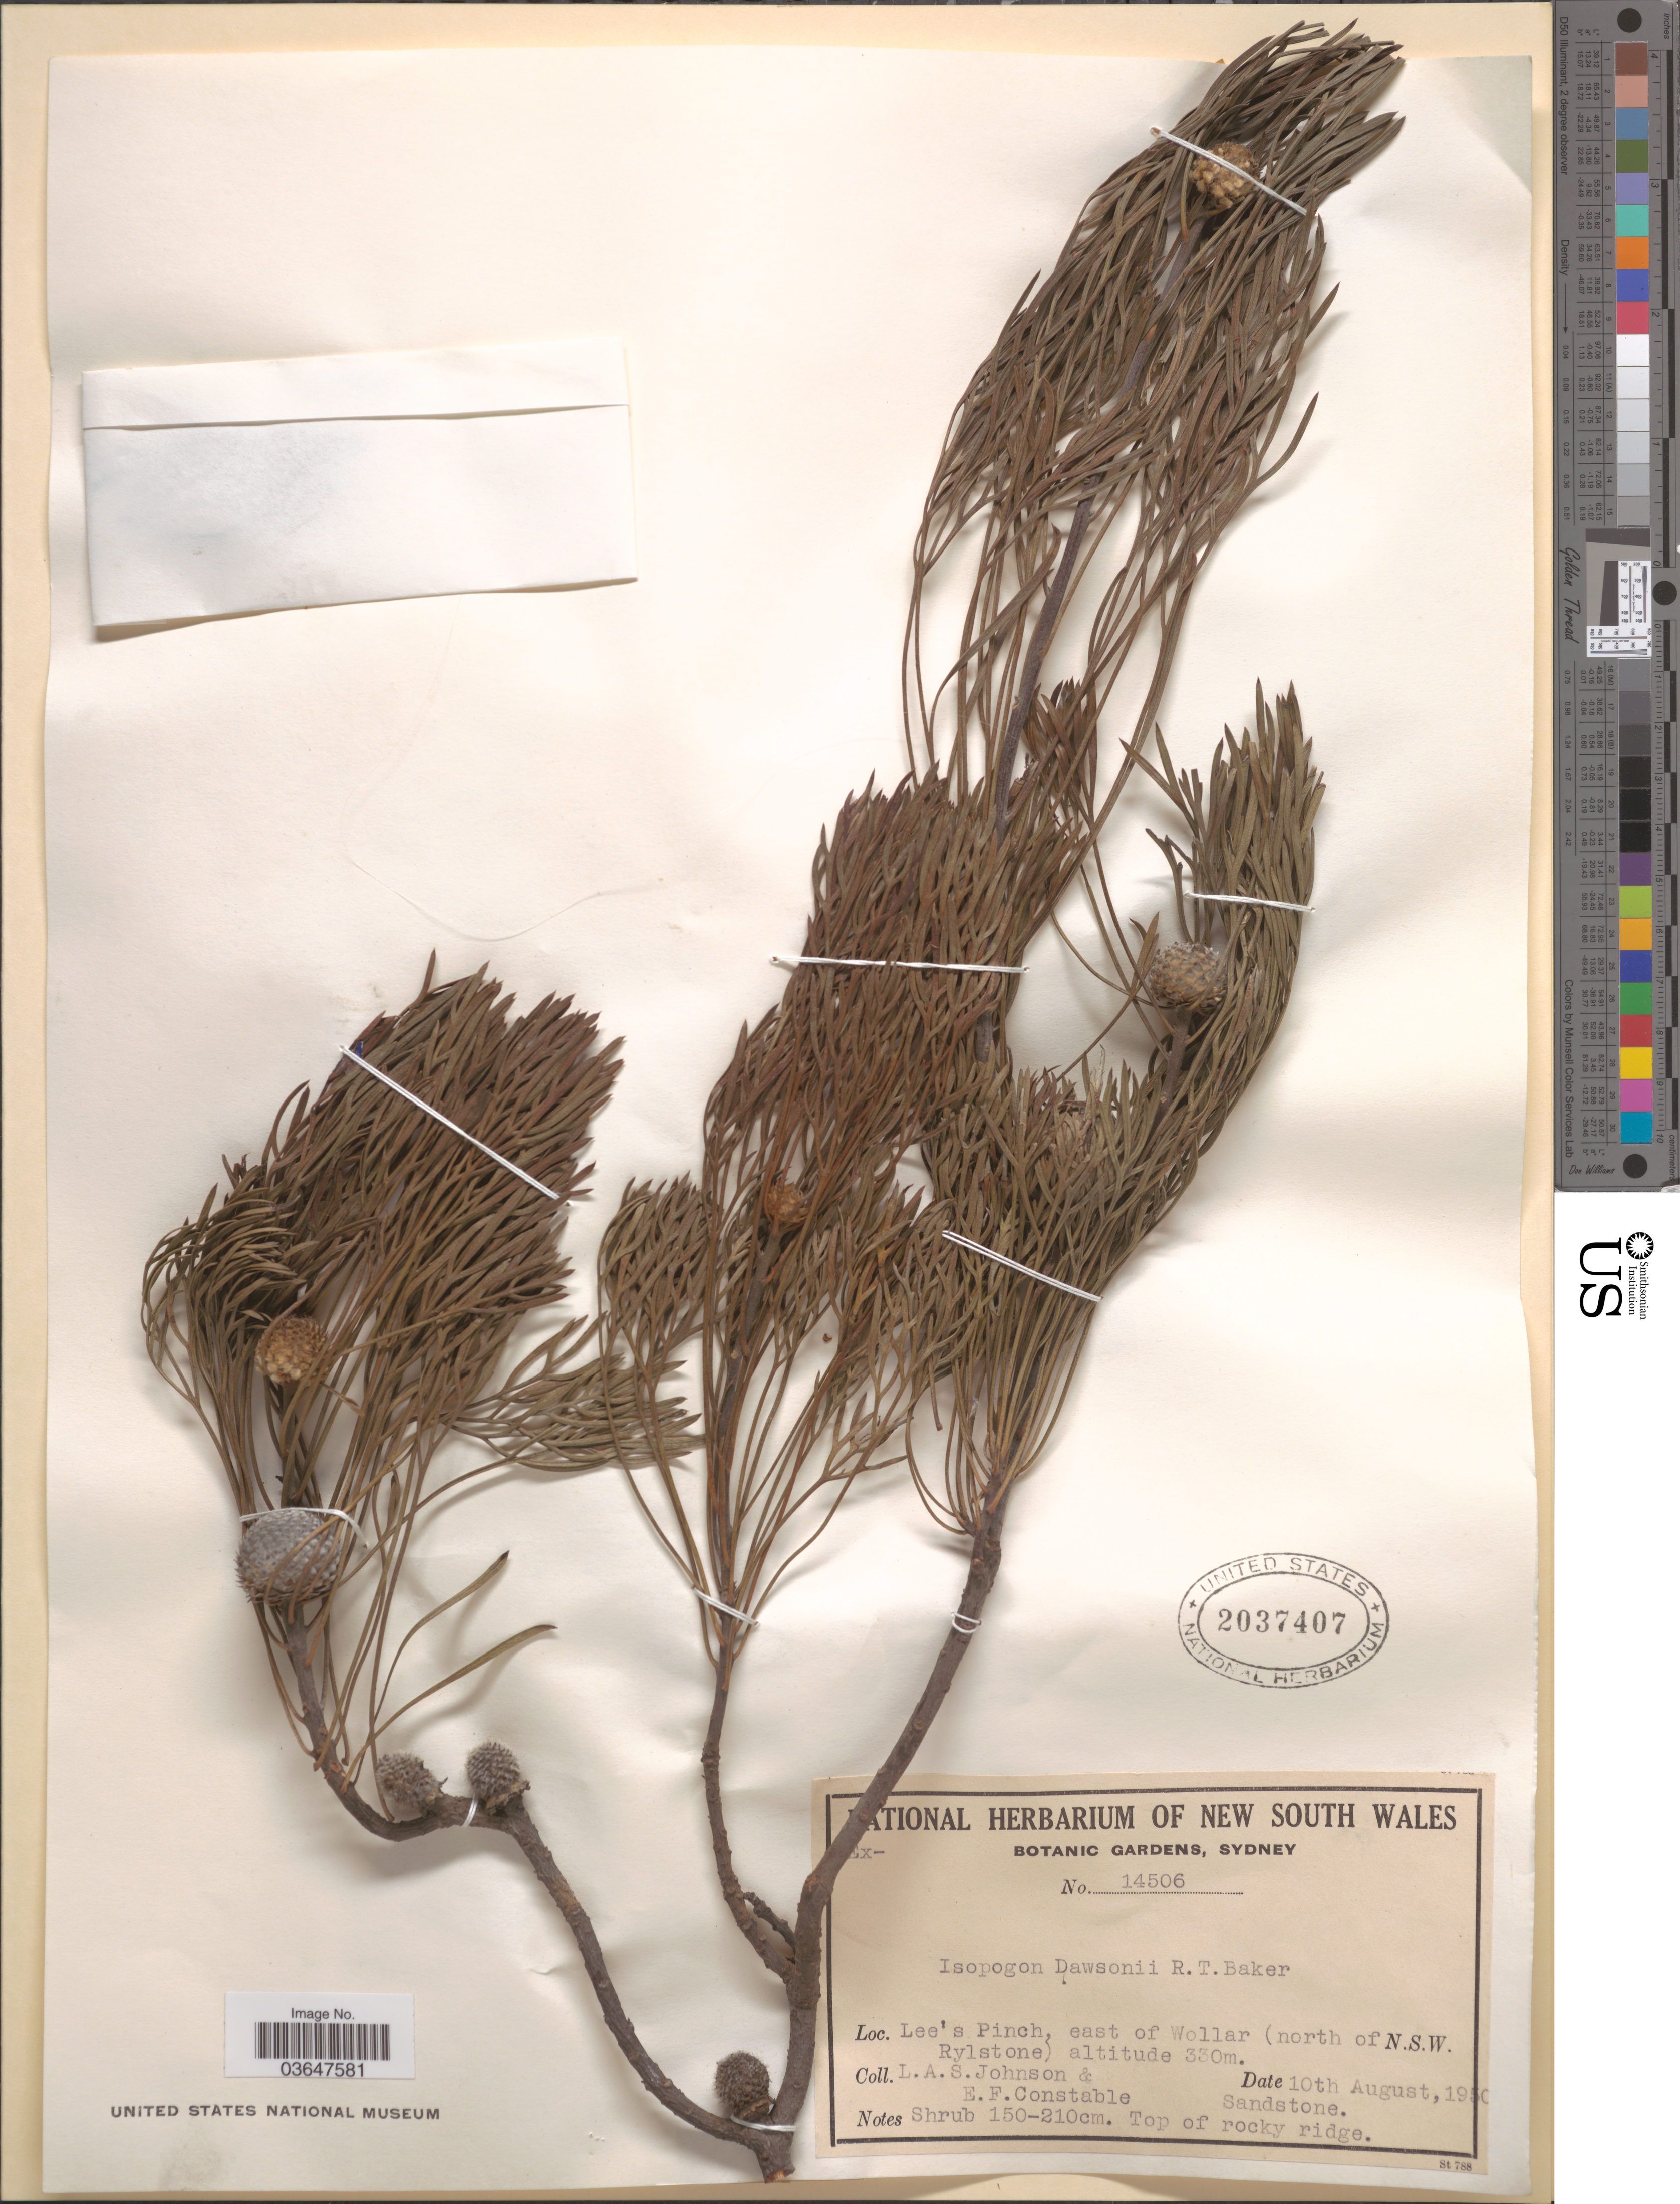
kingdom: Plantae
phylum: Tracheophyta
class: Magnoliopsida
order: Proteales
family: Proteaceae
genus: Isopogon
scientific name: Isopogon dawsonii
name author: R.T. Baker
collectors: L. A. S. Johnson & E. F. Constable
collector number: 14506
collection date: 1950-08-10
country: Australia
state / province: New South Wales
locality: Lee's Pinch, east of Wollar (north of Rylstone) N.S.W.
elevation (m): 330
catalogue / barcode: US 2037407